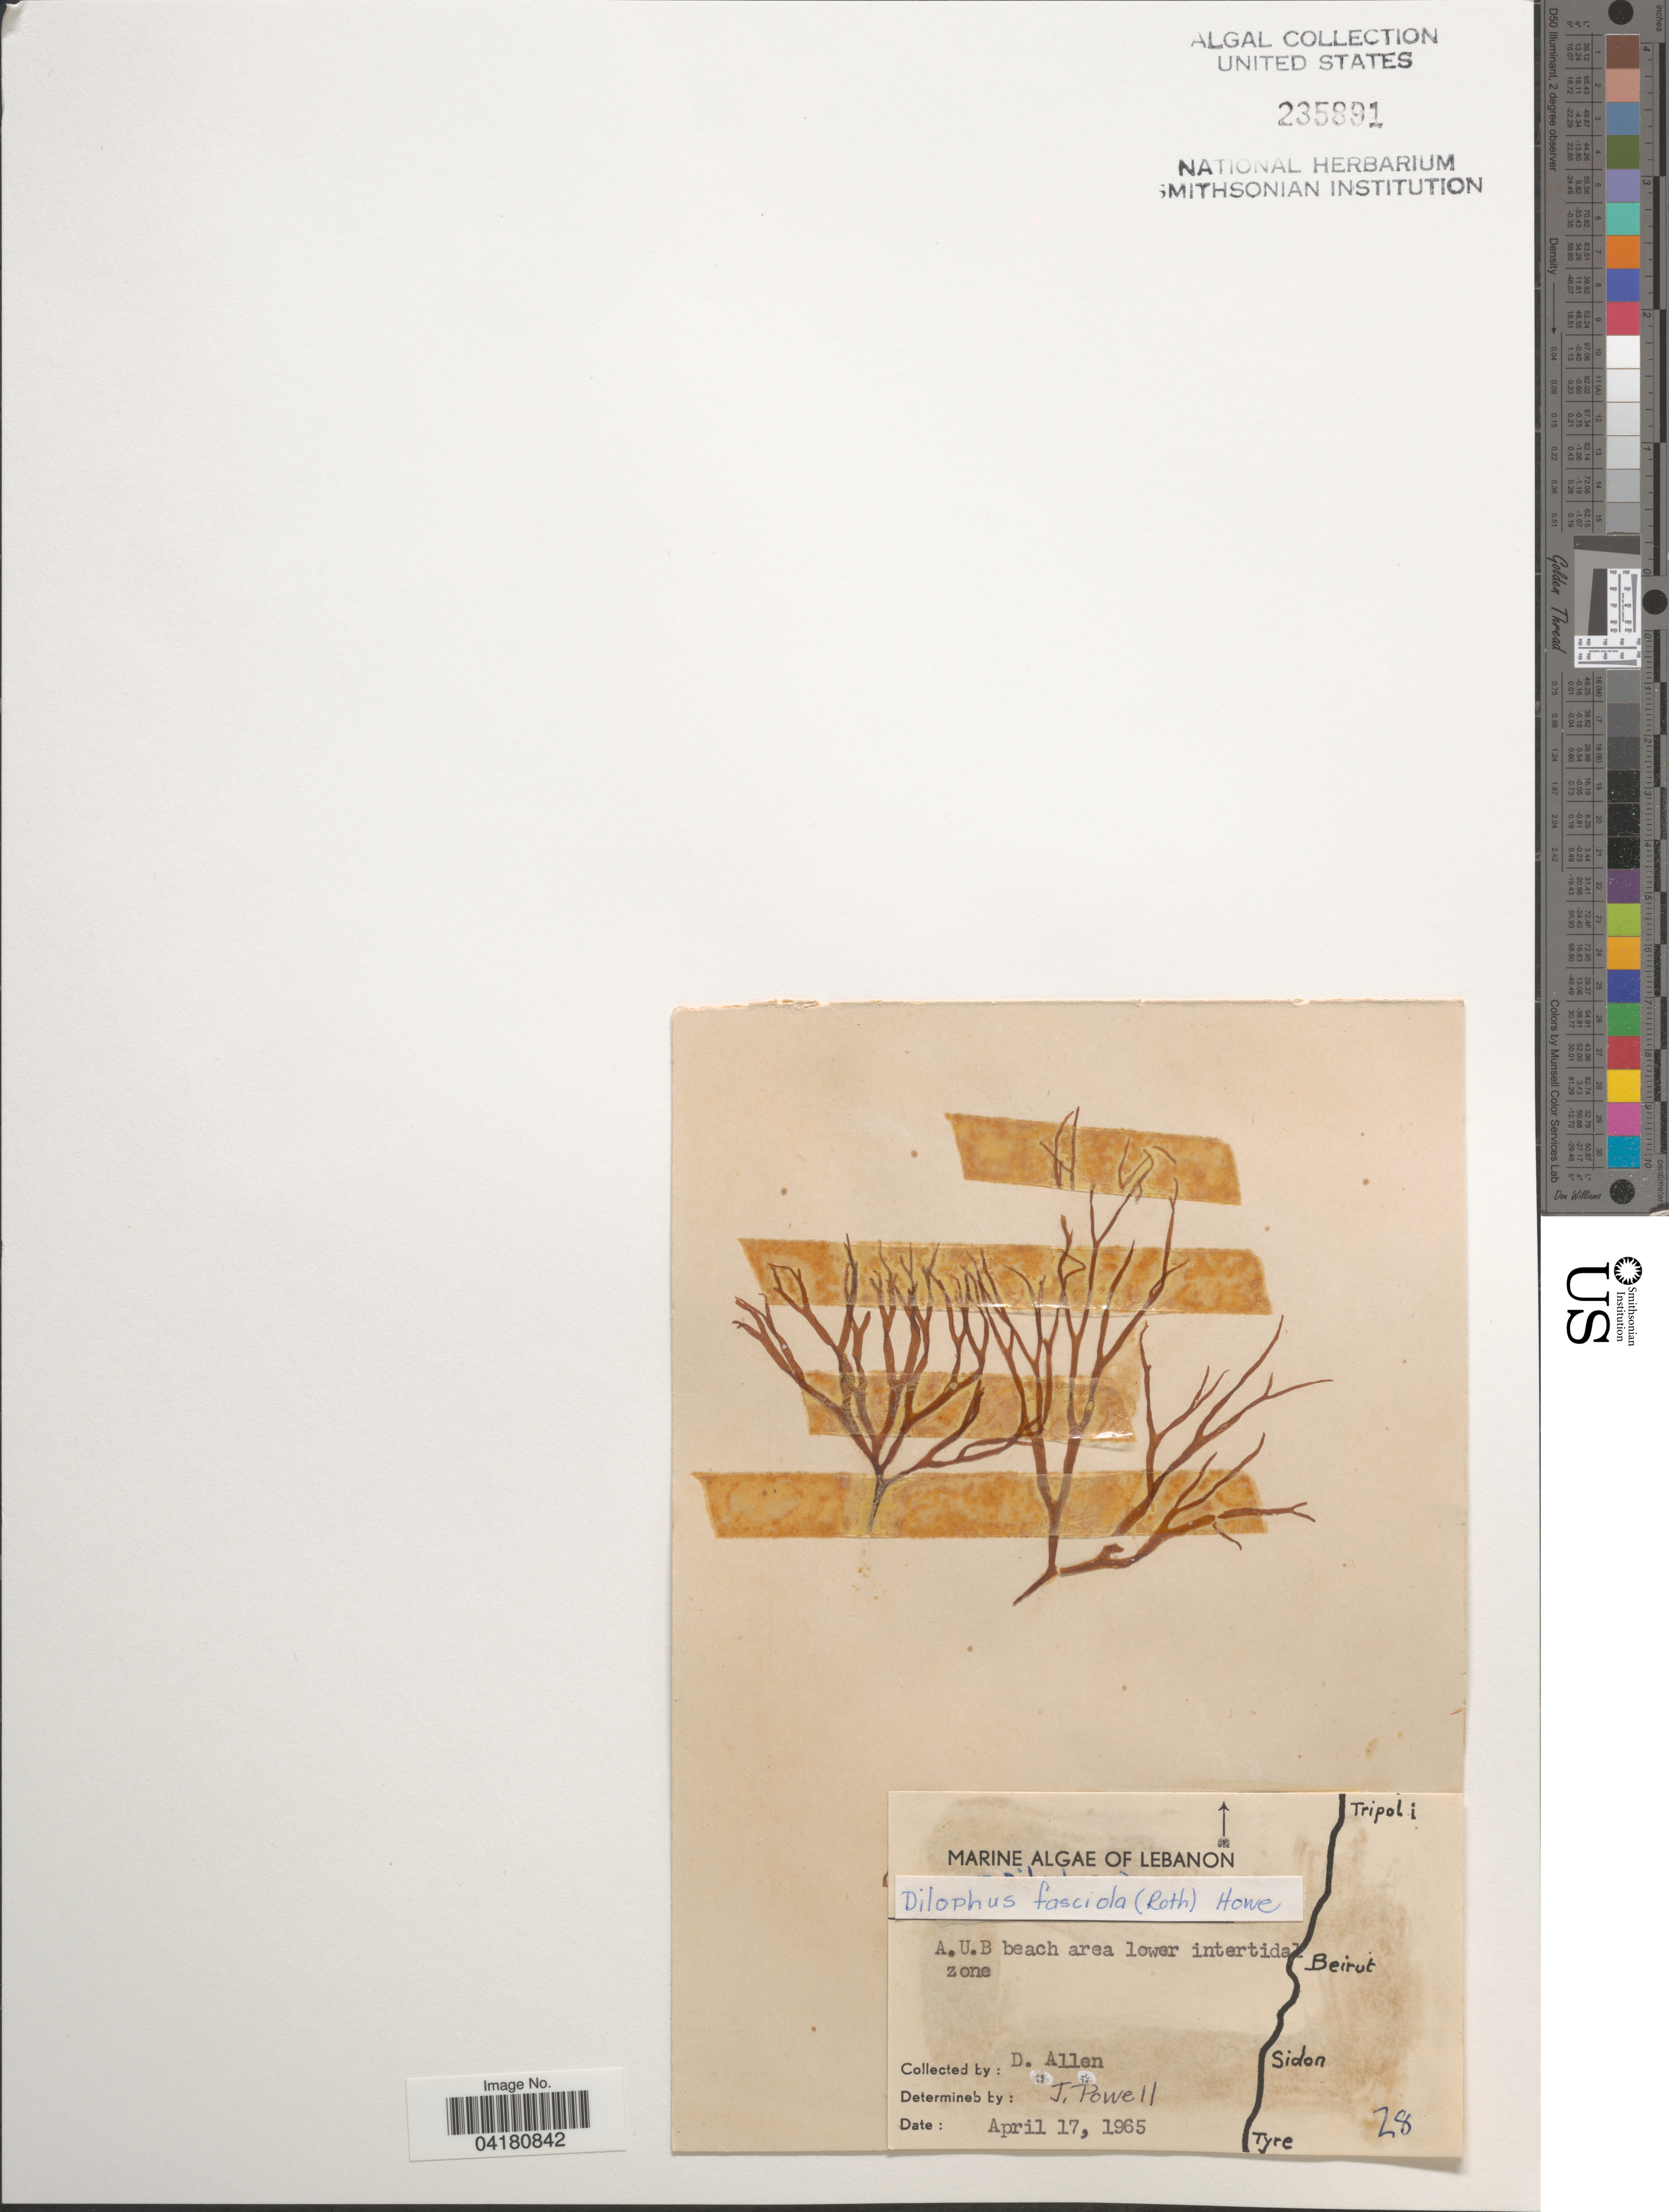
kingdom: Chromista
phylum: Ochrophyta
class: Phaeophyceae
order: Dictyotales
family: Dictyotaceae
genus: Dictyota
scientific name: Dictyota fasciola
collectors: D. Allen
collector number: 28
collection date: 1965-04-17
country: Lebanon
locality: A.U.B. beach area lower intertidal zone.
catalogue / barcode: US 235891